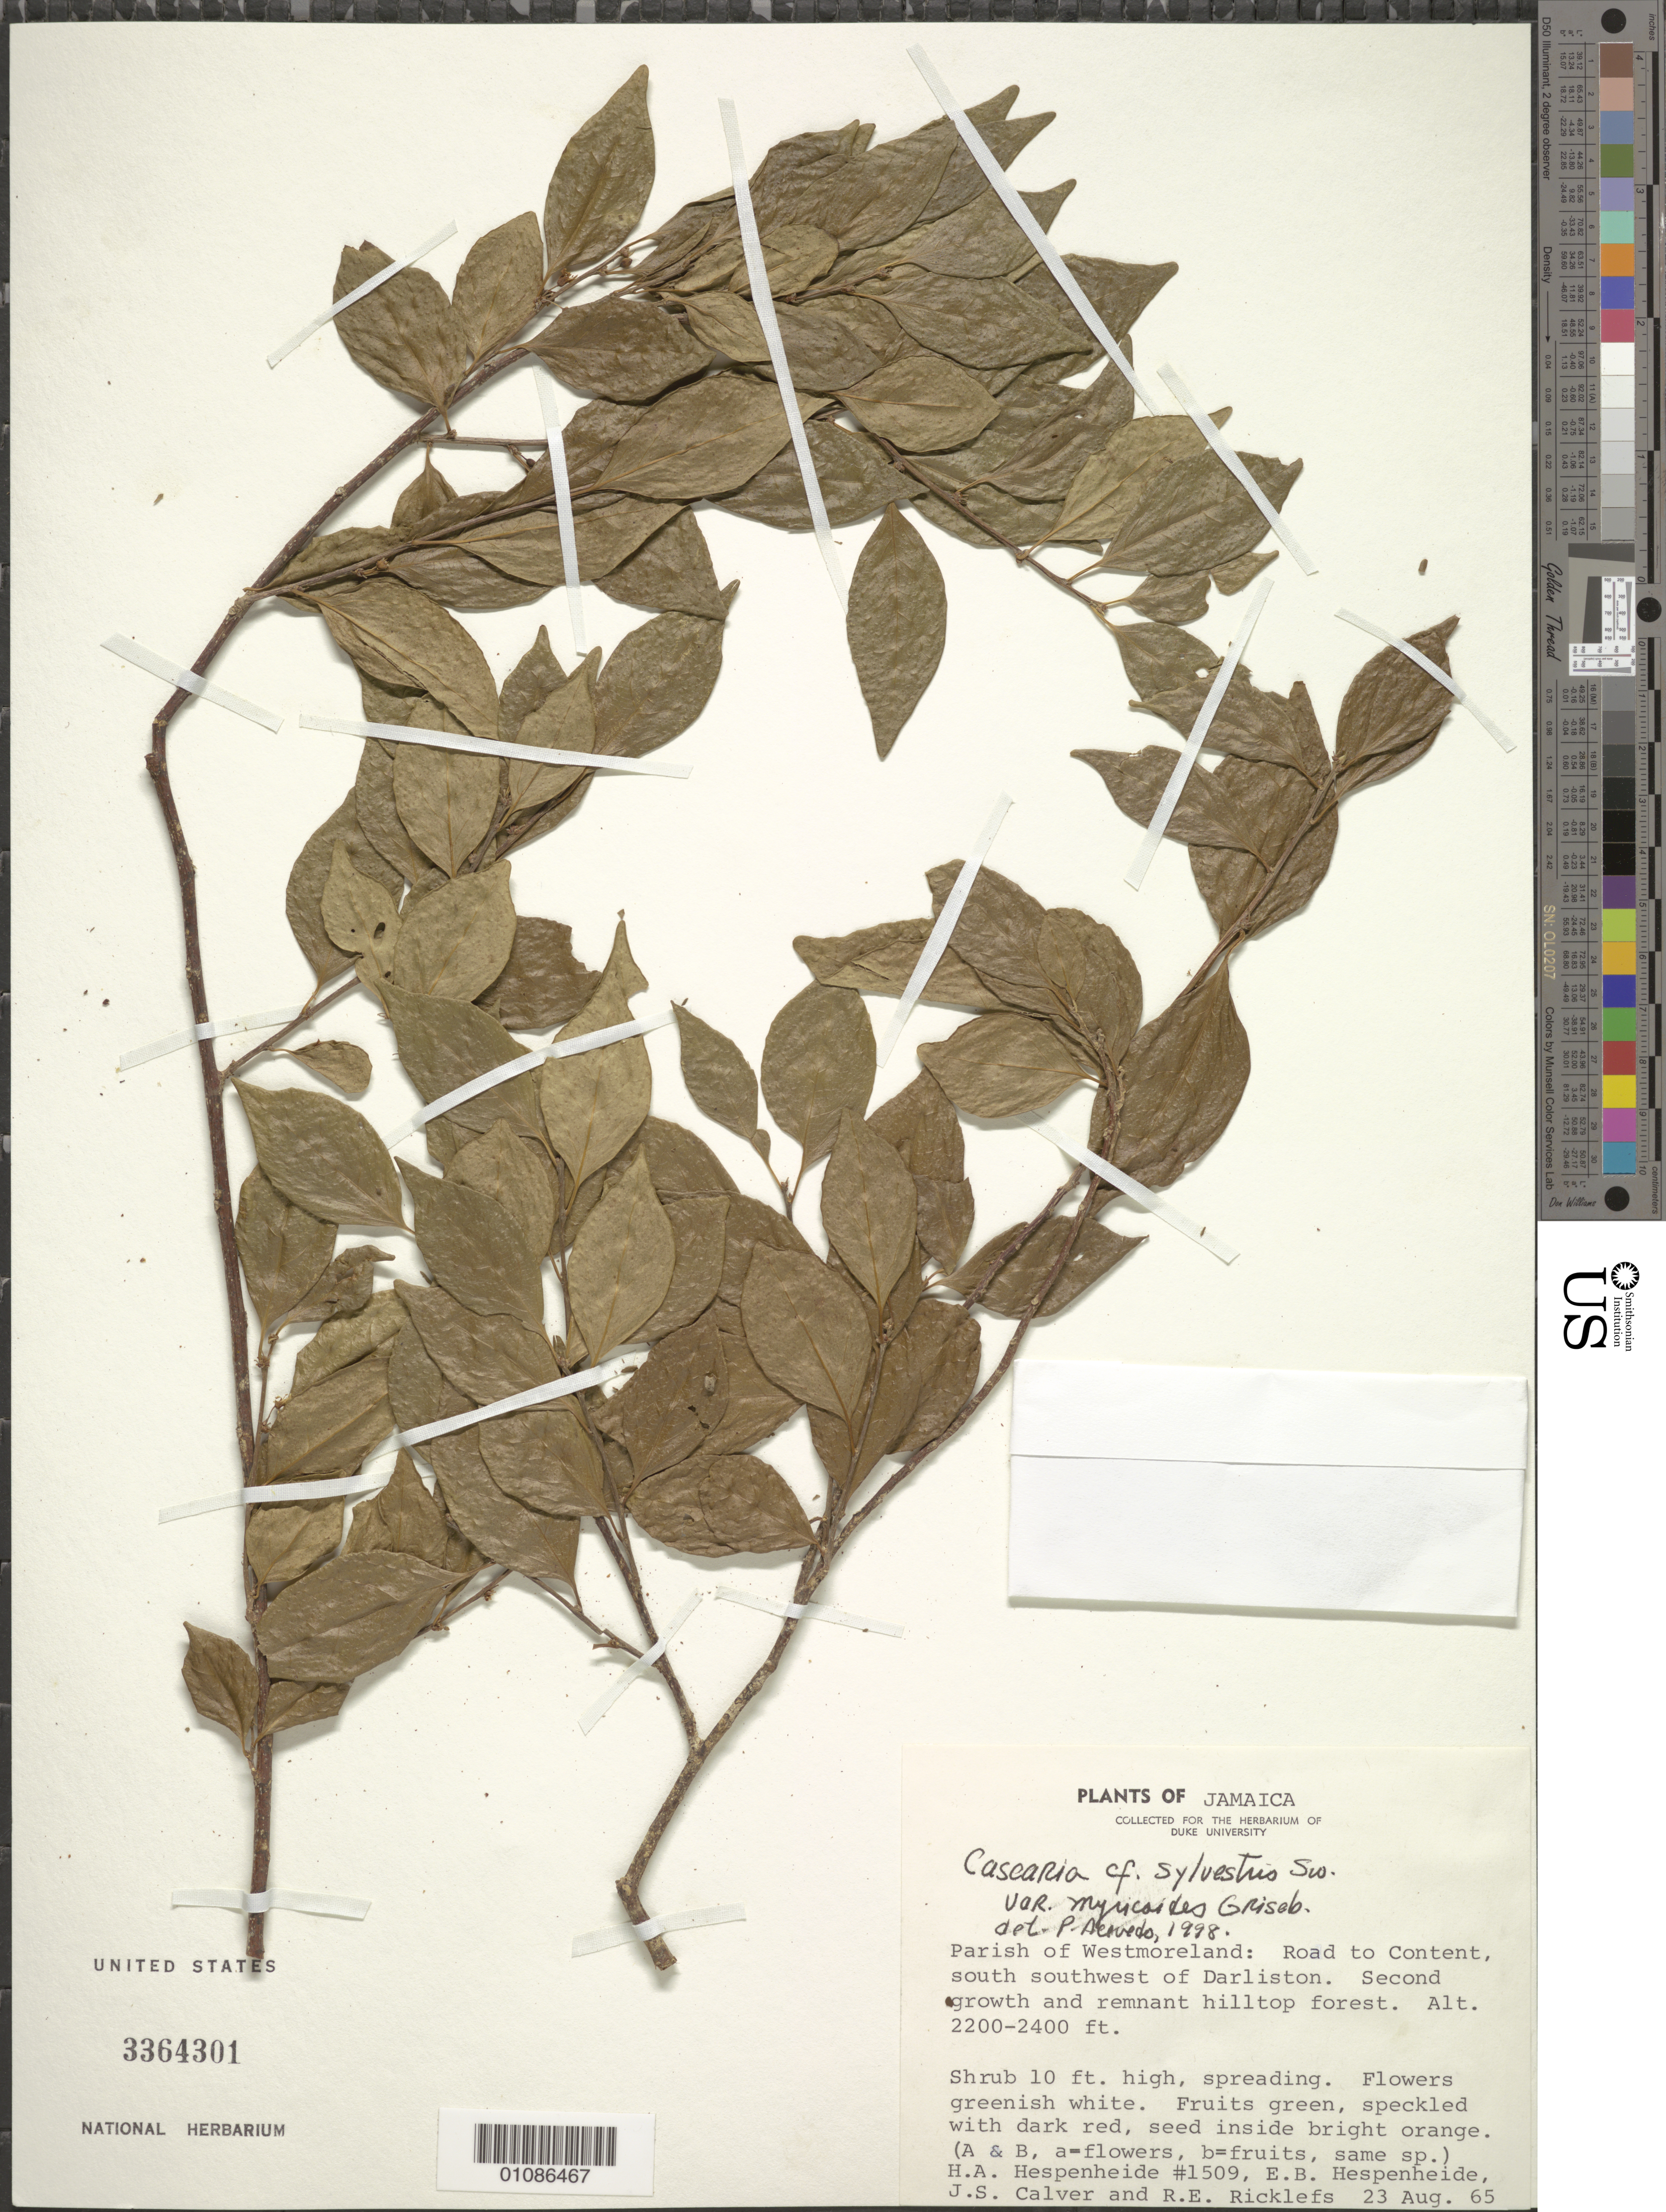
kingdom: Plantae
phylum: Tracheophyta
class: Magnoliopsida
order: Malpighiales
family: Salicaceae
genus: Casearia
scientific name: Casearia sylvestris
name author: Sw.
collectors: J. Calver & R. Ricklefs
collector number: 1509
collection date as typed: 23 Aug 1965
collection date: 1965-08-23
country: Jamaica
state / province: Westmoreland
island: Jamaica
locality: Road to Content, S S.W of Darliston. Second growth and remnant hilltop forest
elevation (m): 671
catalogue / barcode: US 3364301